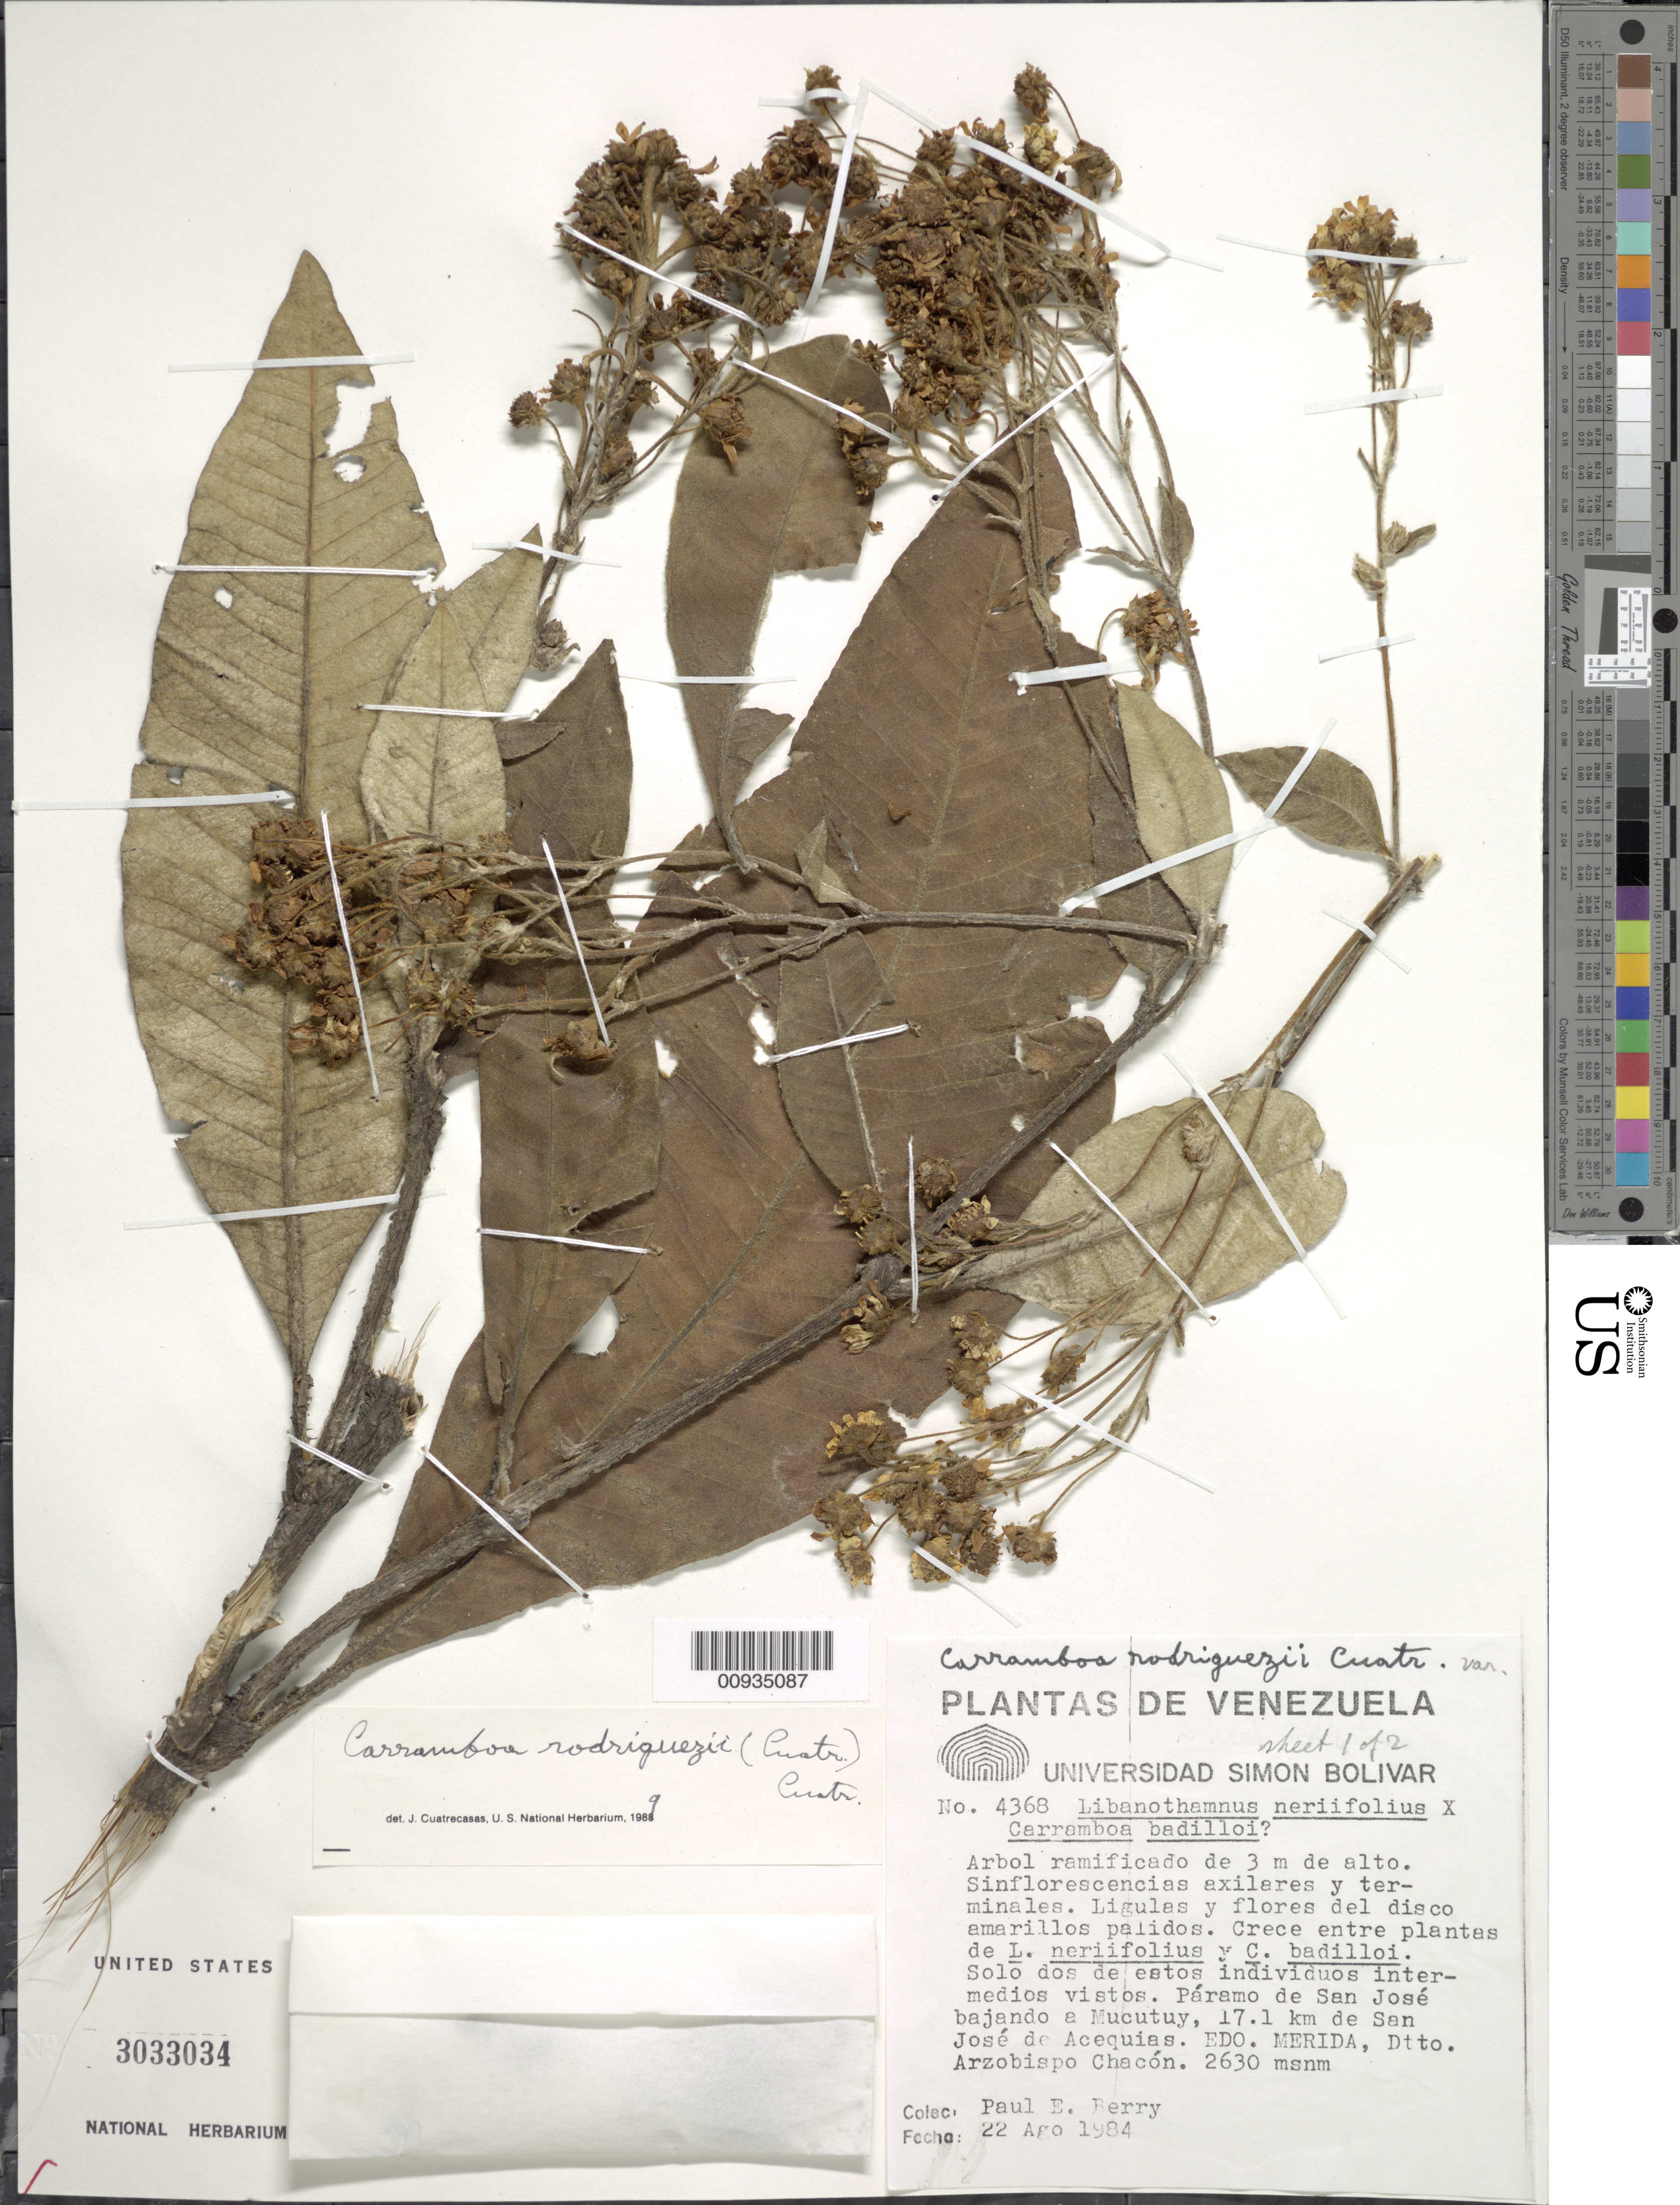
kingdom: Plantae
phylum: Tracheophyta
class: Magnoliopsida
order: Asterales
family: Asteraceae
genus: Carramboa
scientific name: Carramboa rodriguezii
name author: (Cuatrec.) Cuatrec.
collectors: P. E. Berry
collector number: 4368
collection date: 1984-08-22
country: Venezuela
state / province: Mérida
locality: Paramo de San Jose bajando a Mucutuy, 17.1 km de San Jose de Acequias, Dtto. Arz. Chacon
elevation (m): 2630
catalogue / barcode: US 3033034